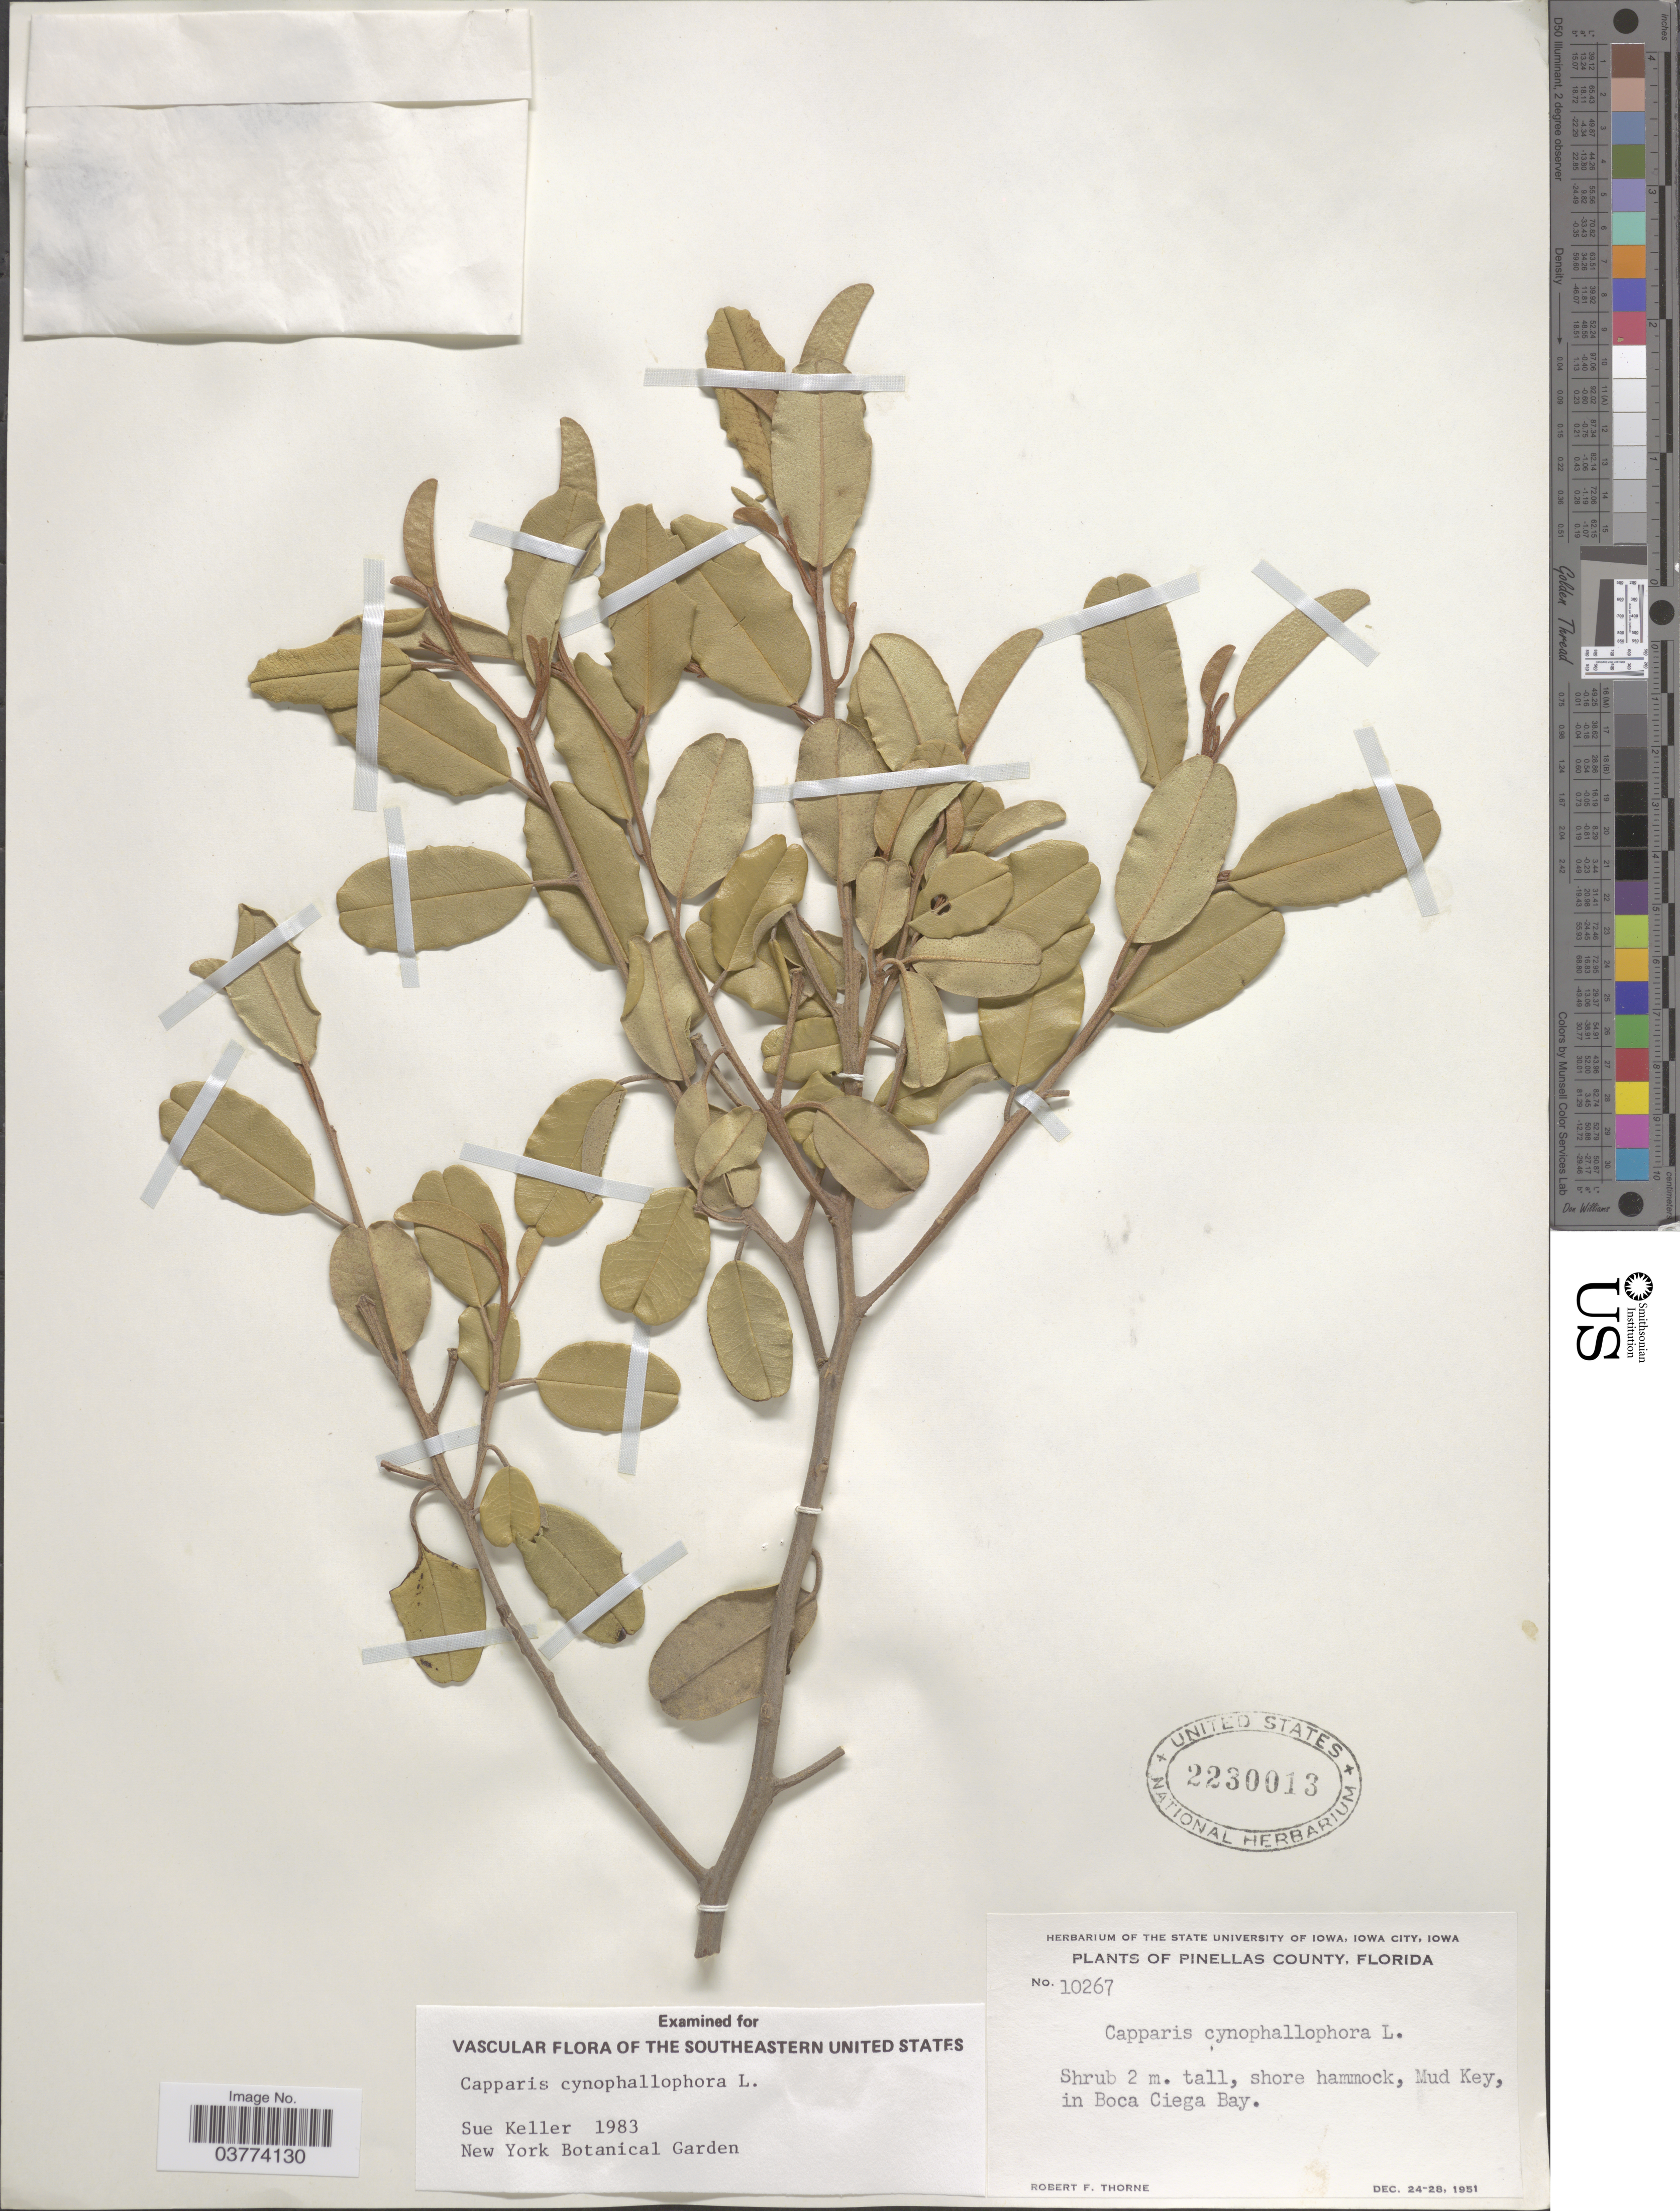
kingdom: Plantae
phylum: Tracheophyta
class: Magnoliopsida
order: Brassicales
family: Capparaceae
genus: Quadrella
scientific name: Quadrella cynophallophora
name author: (L.) Hutch.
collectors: R. F. Thorne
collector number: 10267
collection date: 1951-12-24/1951-12-28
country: United States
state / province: Florida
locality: Pinellas County. Shore hammock, Mud Key, in Boca Ciega Bay.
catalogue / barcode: US 2230013